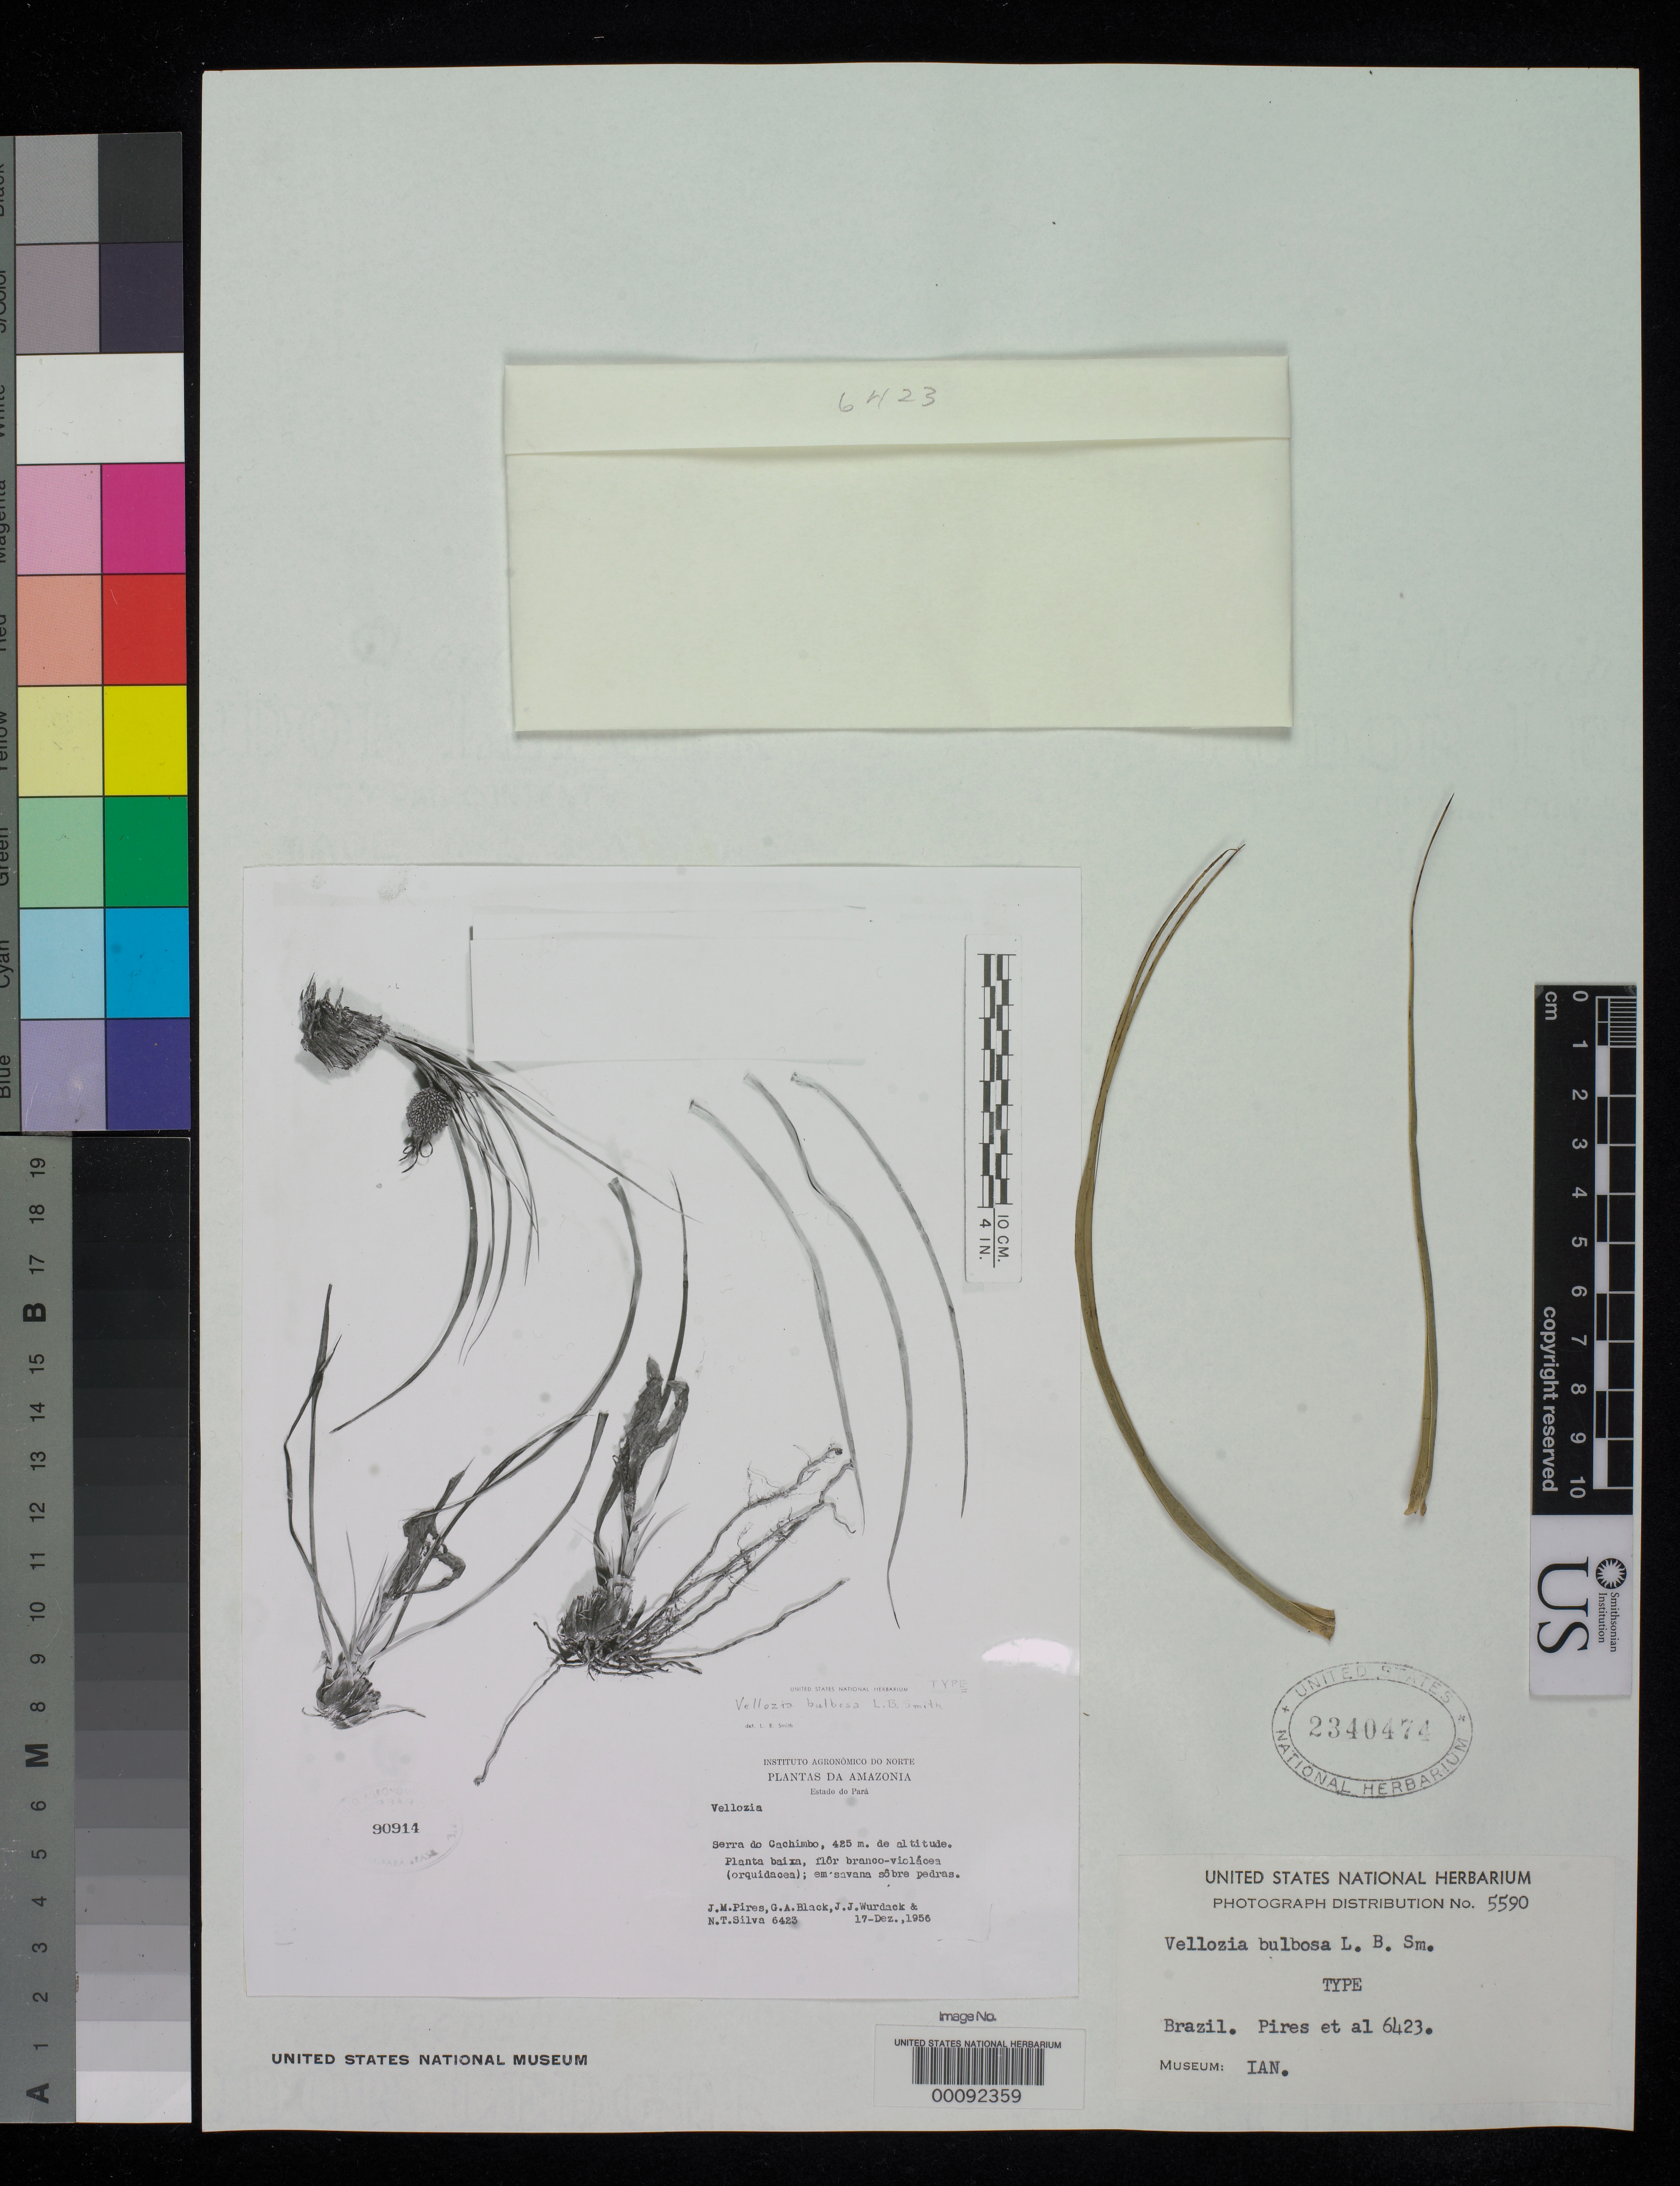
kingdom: Plantae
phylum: Tracheophyta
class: Liliopsida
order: Pandanales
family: Velloziaceae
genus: Vellozia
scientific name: Vellozia bulbosa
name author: L.B. Sm.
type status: Isotype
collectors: J. M. Pires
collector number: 6423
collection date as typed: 17 Dec 1956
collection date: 1956-12-17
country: Brazil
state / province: Pará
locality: Serra do Cachimbo.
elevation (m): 425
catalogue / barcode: US 2340474